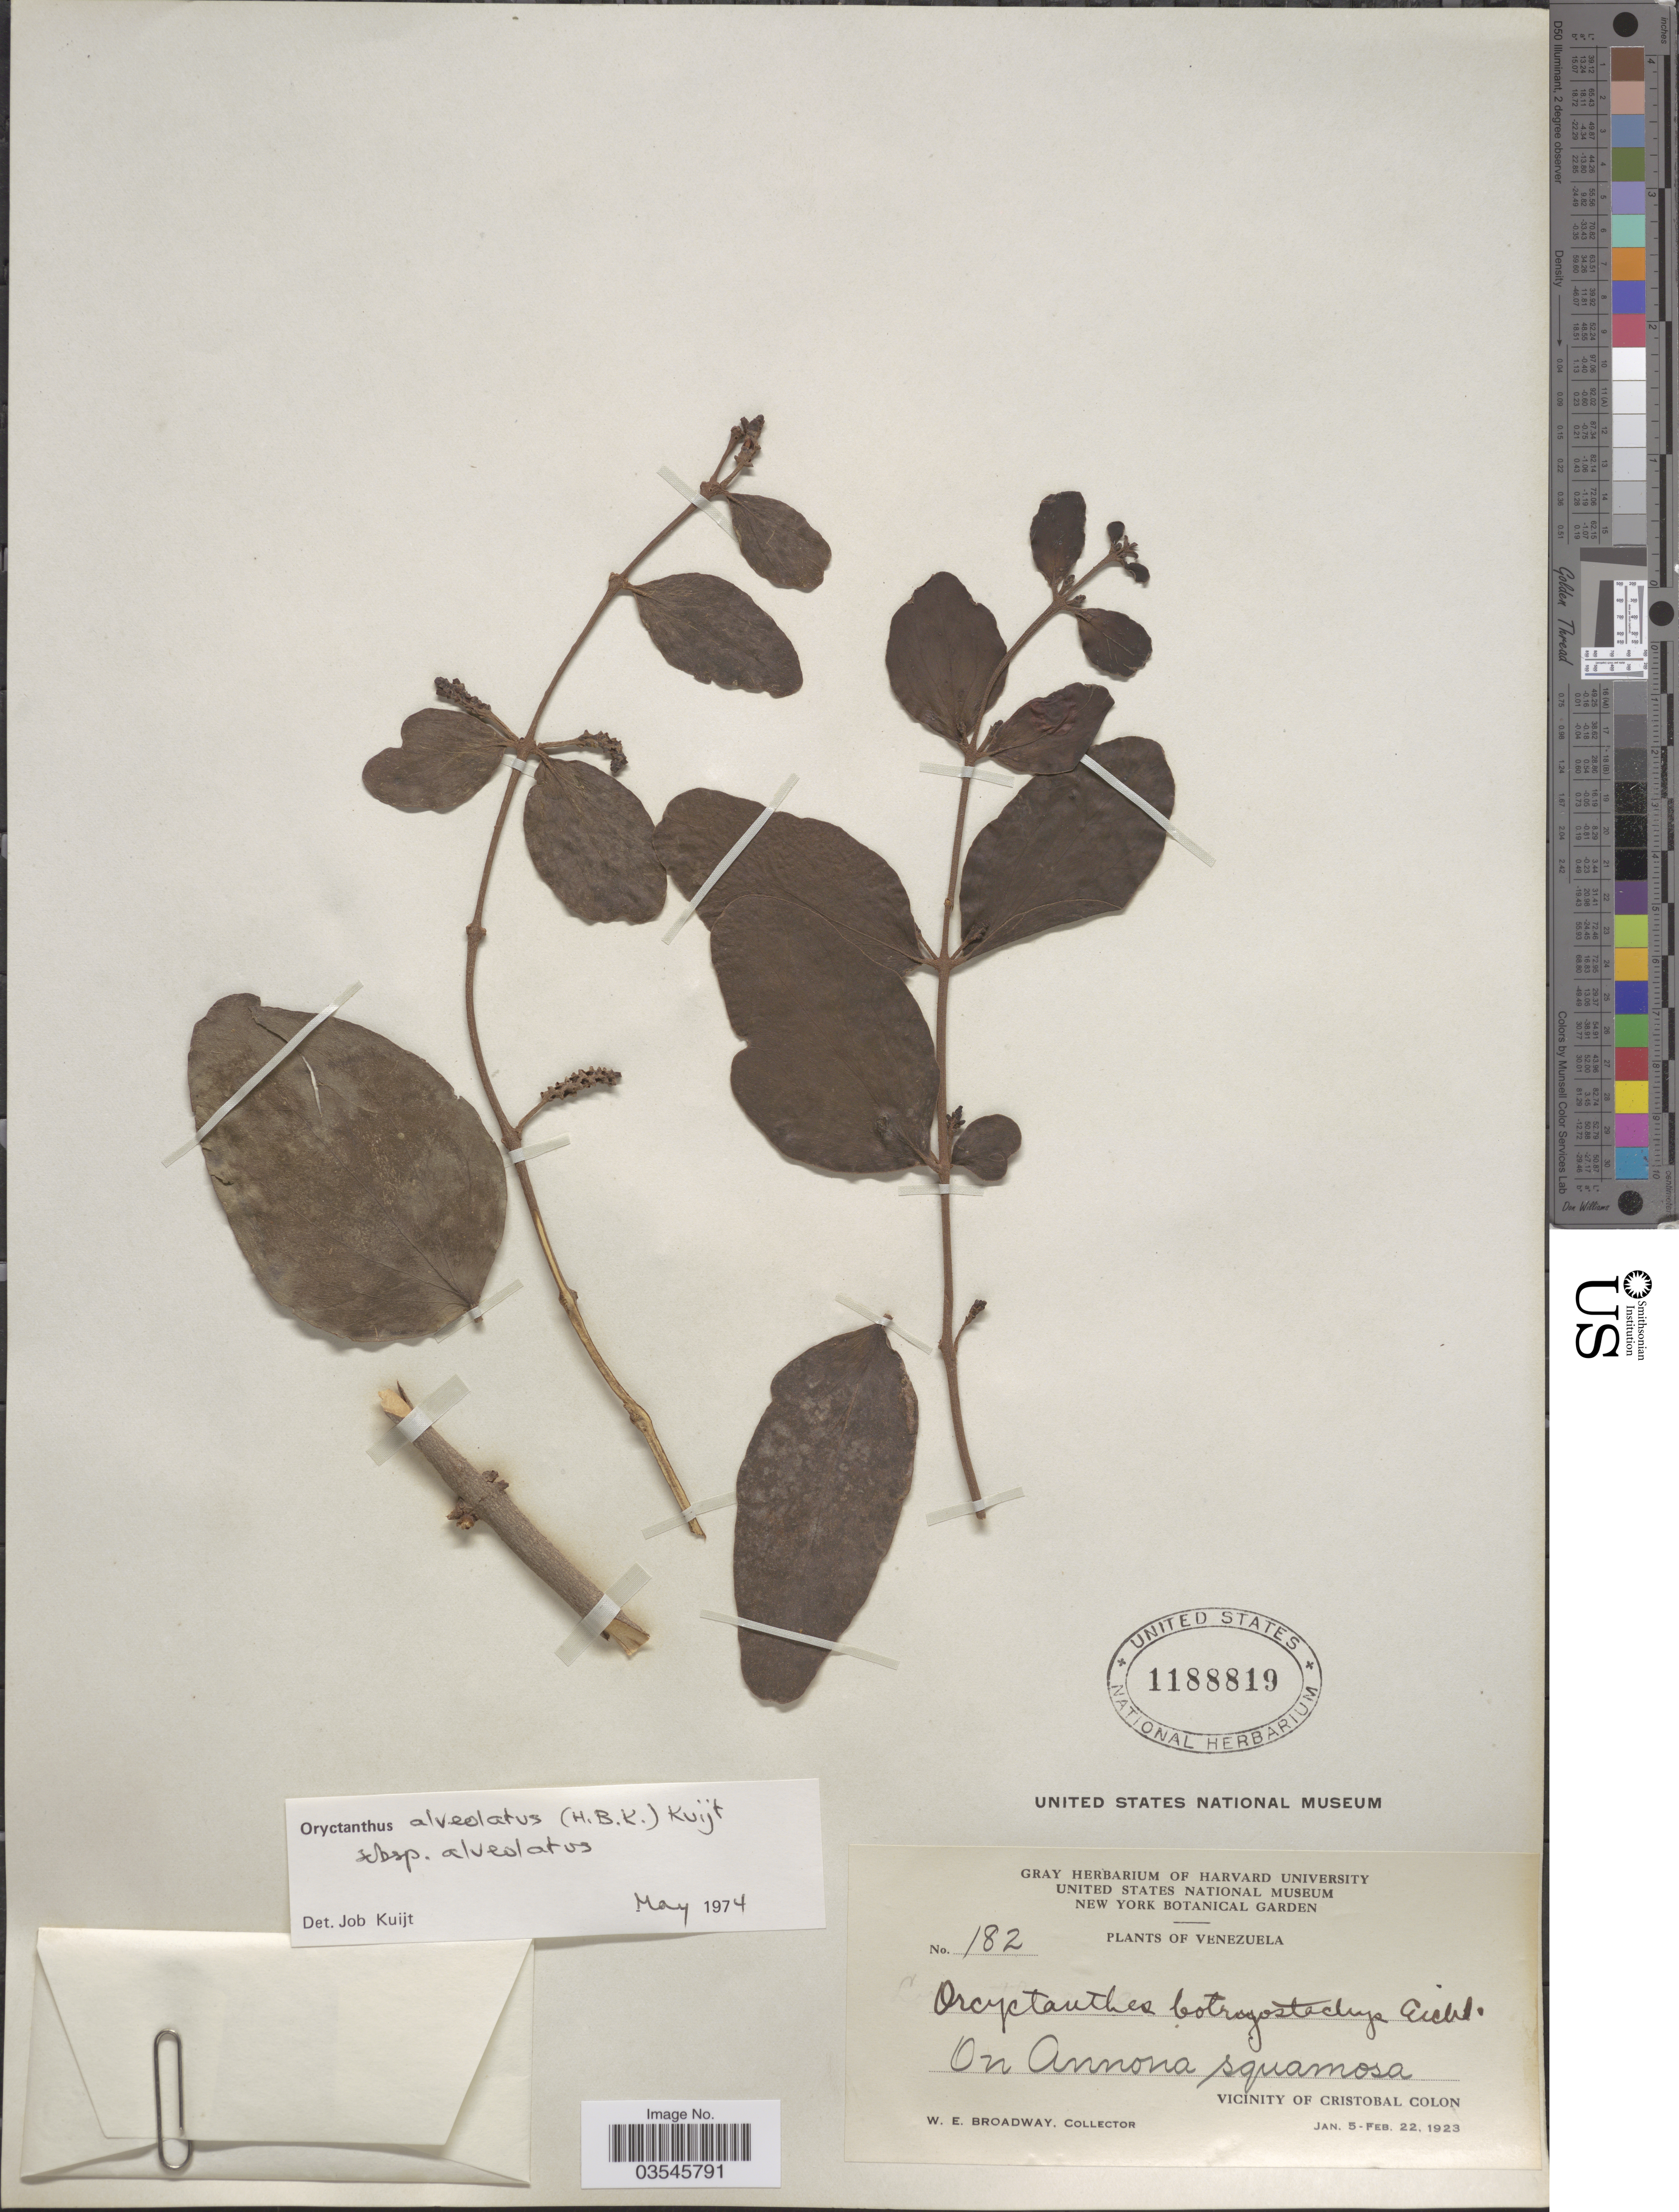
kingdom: Plantae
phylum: Tracheophyta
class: Magnoliopsida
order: Santalales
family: Loranthaceae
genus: Oryctanthus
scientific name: Oryctanthus alveolatus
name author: (Kunth) Kuijt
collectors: W. E. Broadway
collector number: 182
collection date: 1923-01-05/1923-02-22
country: Venezuela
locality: On Annona squamosa. Vicinity of Cristobal Colon.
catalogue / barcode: US 1188819